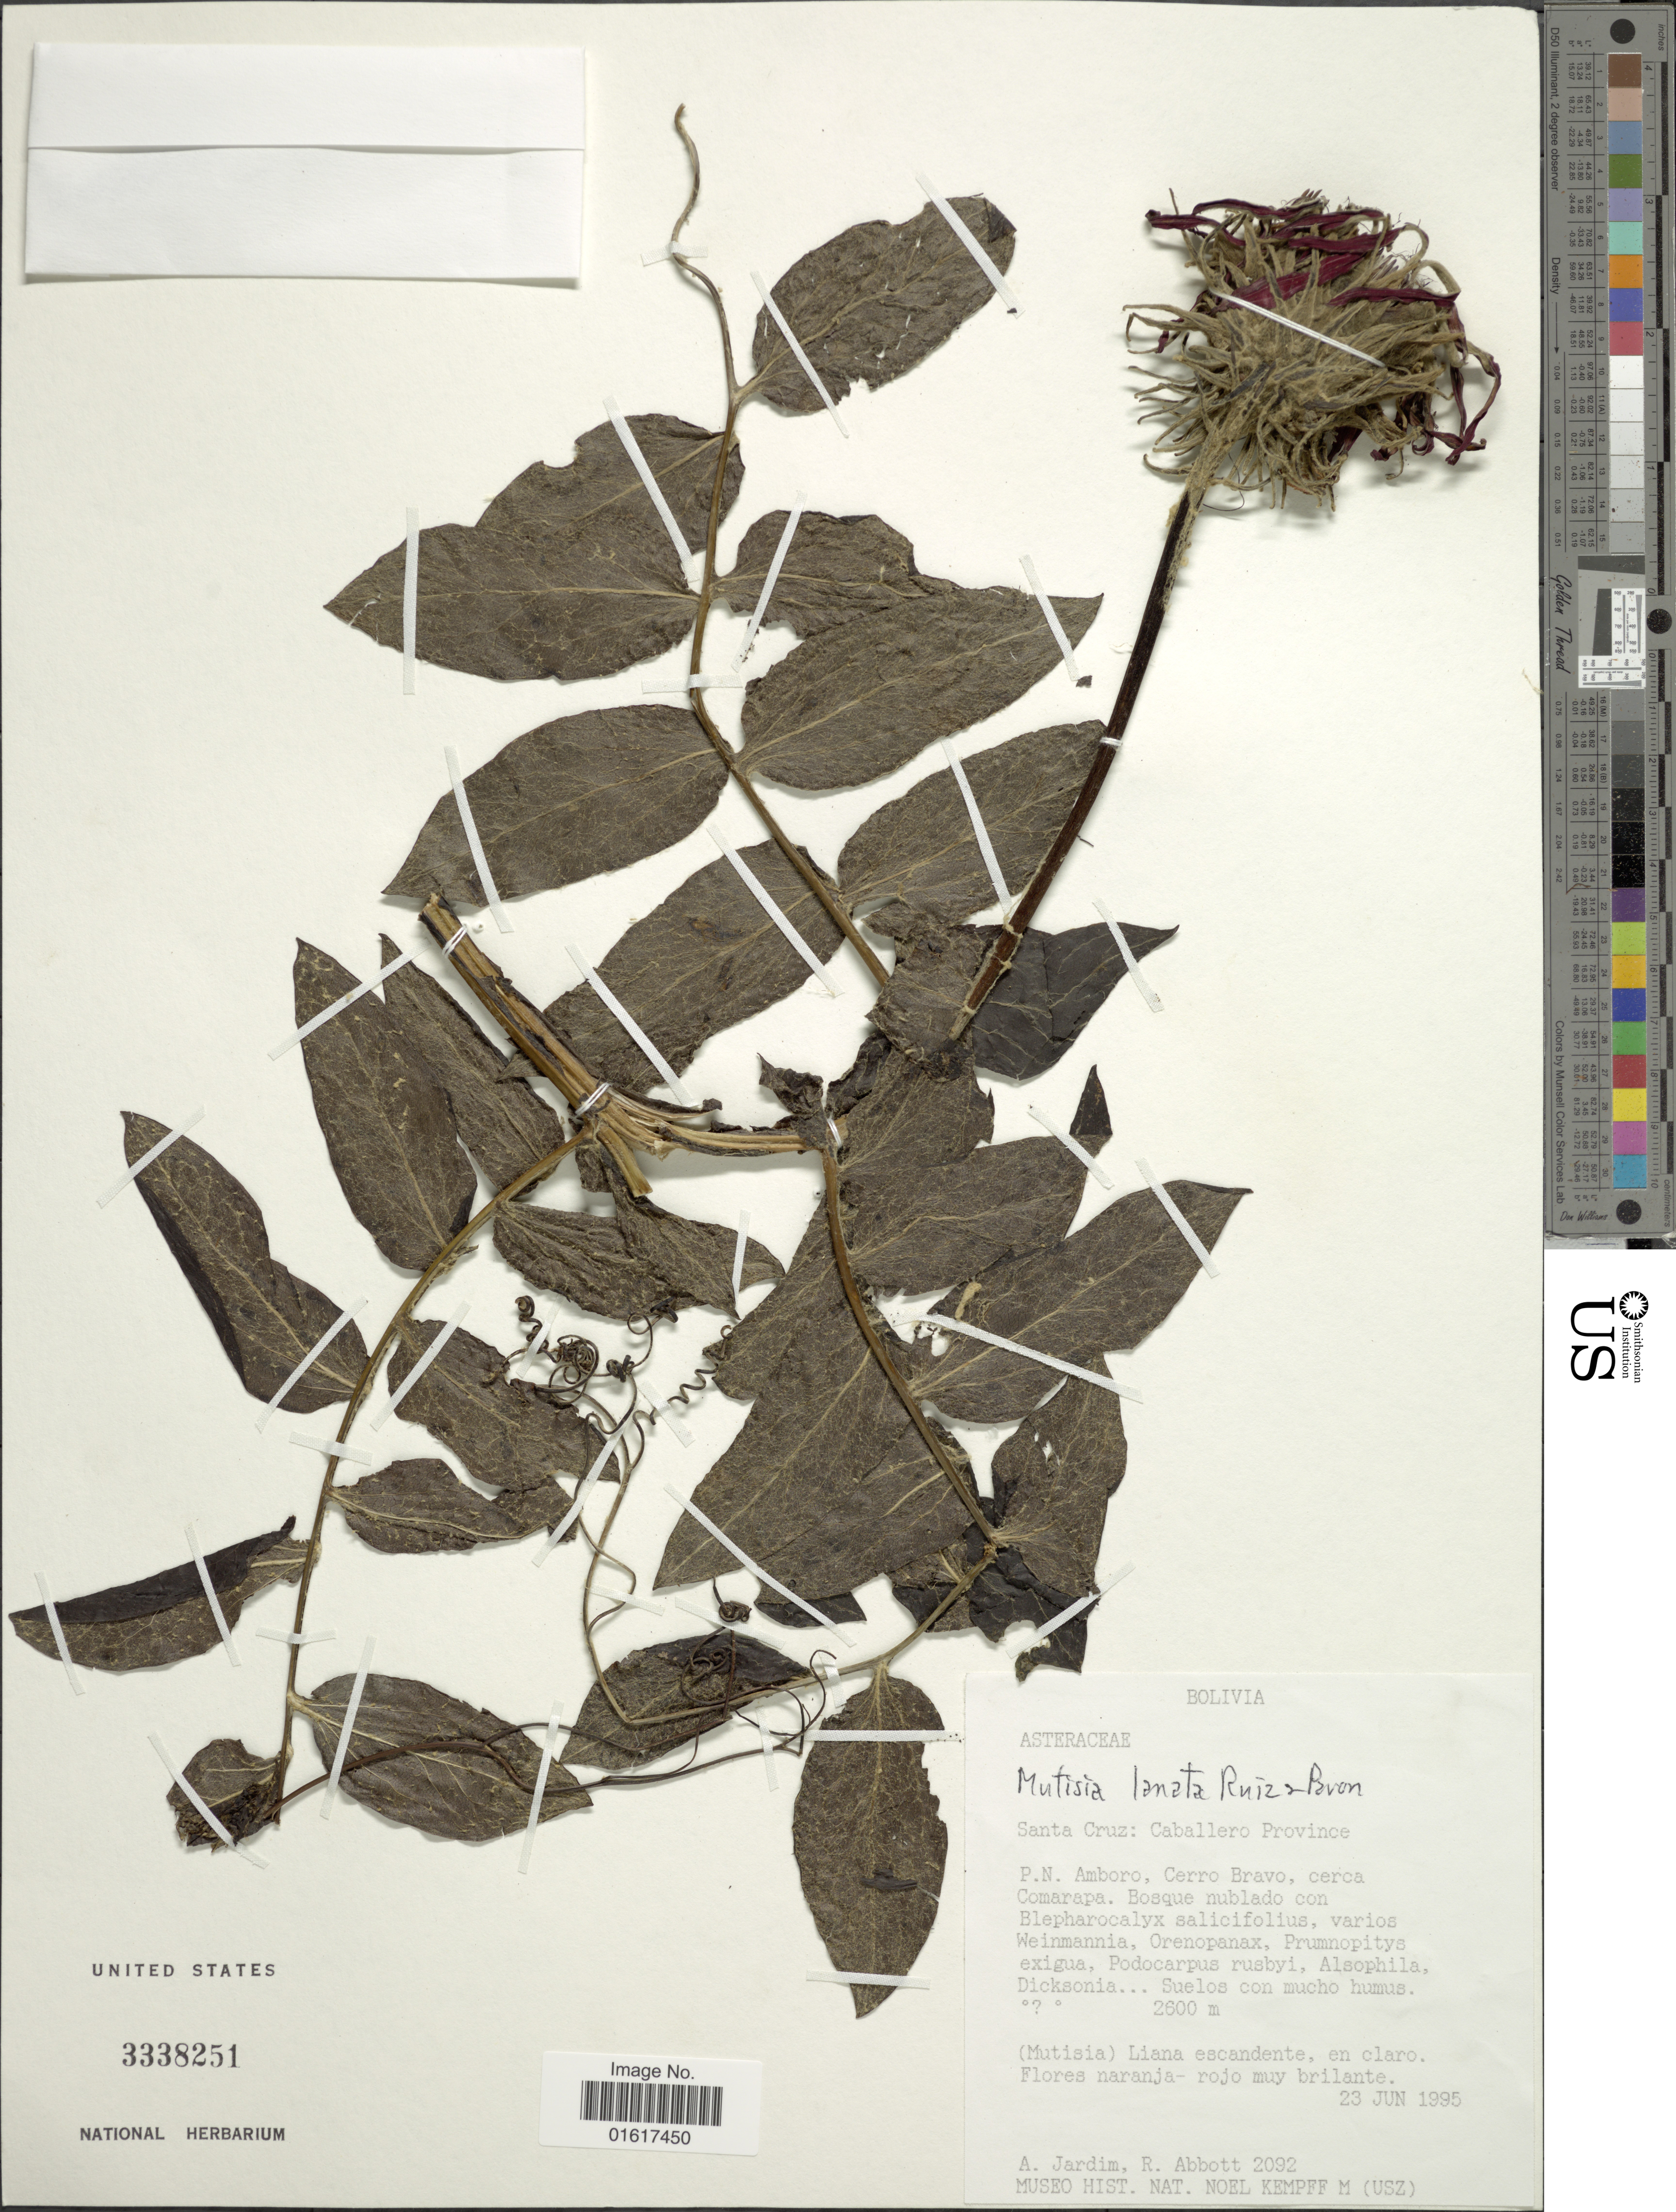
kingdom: Plantae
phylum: Tracheophyta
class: Magnoliopsida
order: Asterales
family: Asteraceae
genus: Mutisia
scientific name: Mutisia lanata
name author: Ruiz & Pav.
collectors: A. Jardim & J. R. Abbott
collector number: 2092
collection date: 1995-06-23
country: Bolivia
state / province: Santa Cruz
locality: Caballero Province. P.N. Amboro, Cerro Bravo, cerca Comarapa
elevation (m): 2600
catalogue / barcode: US 3338251